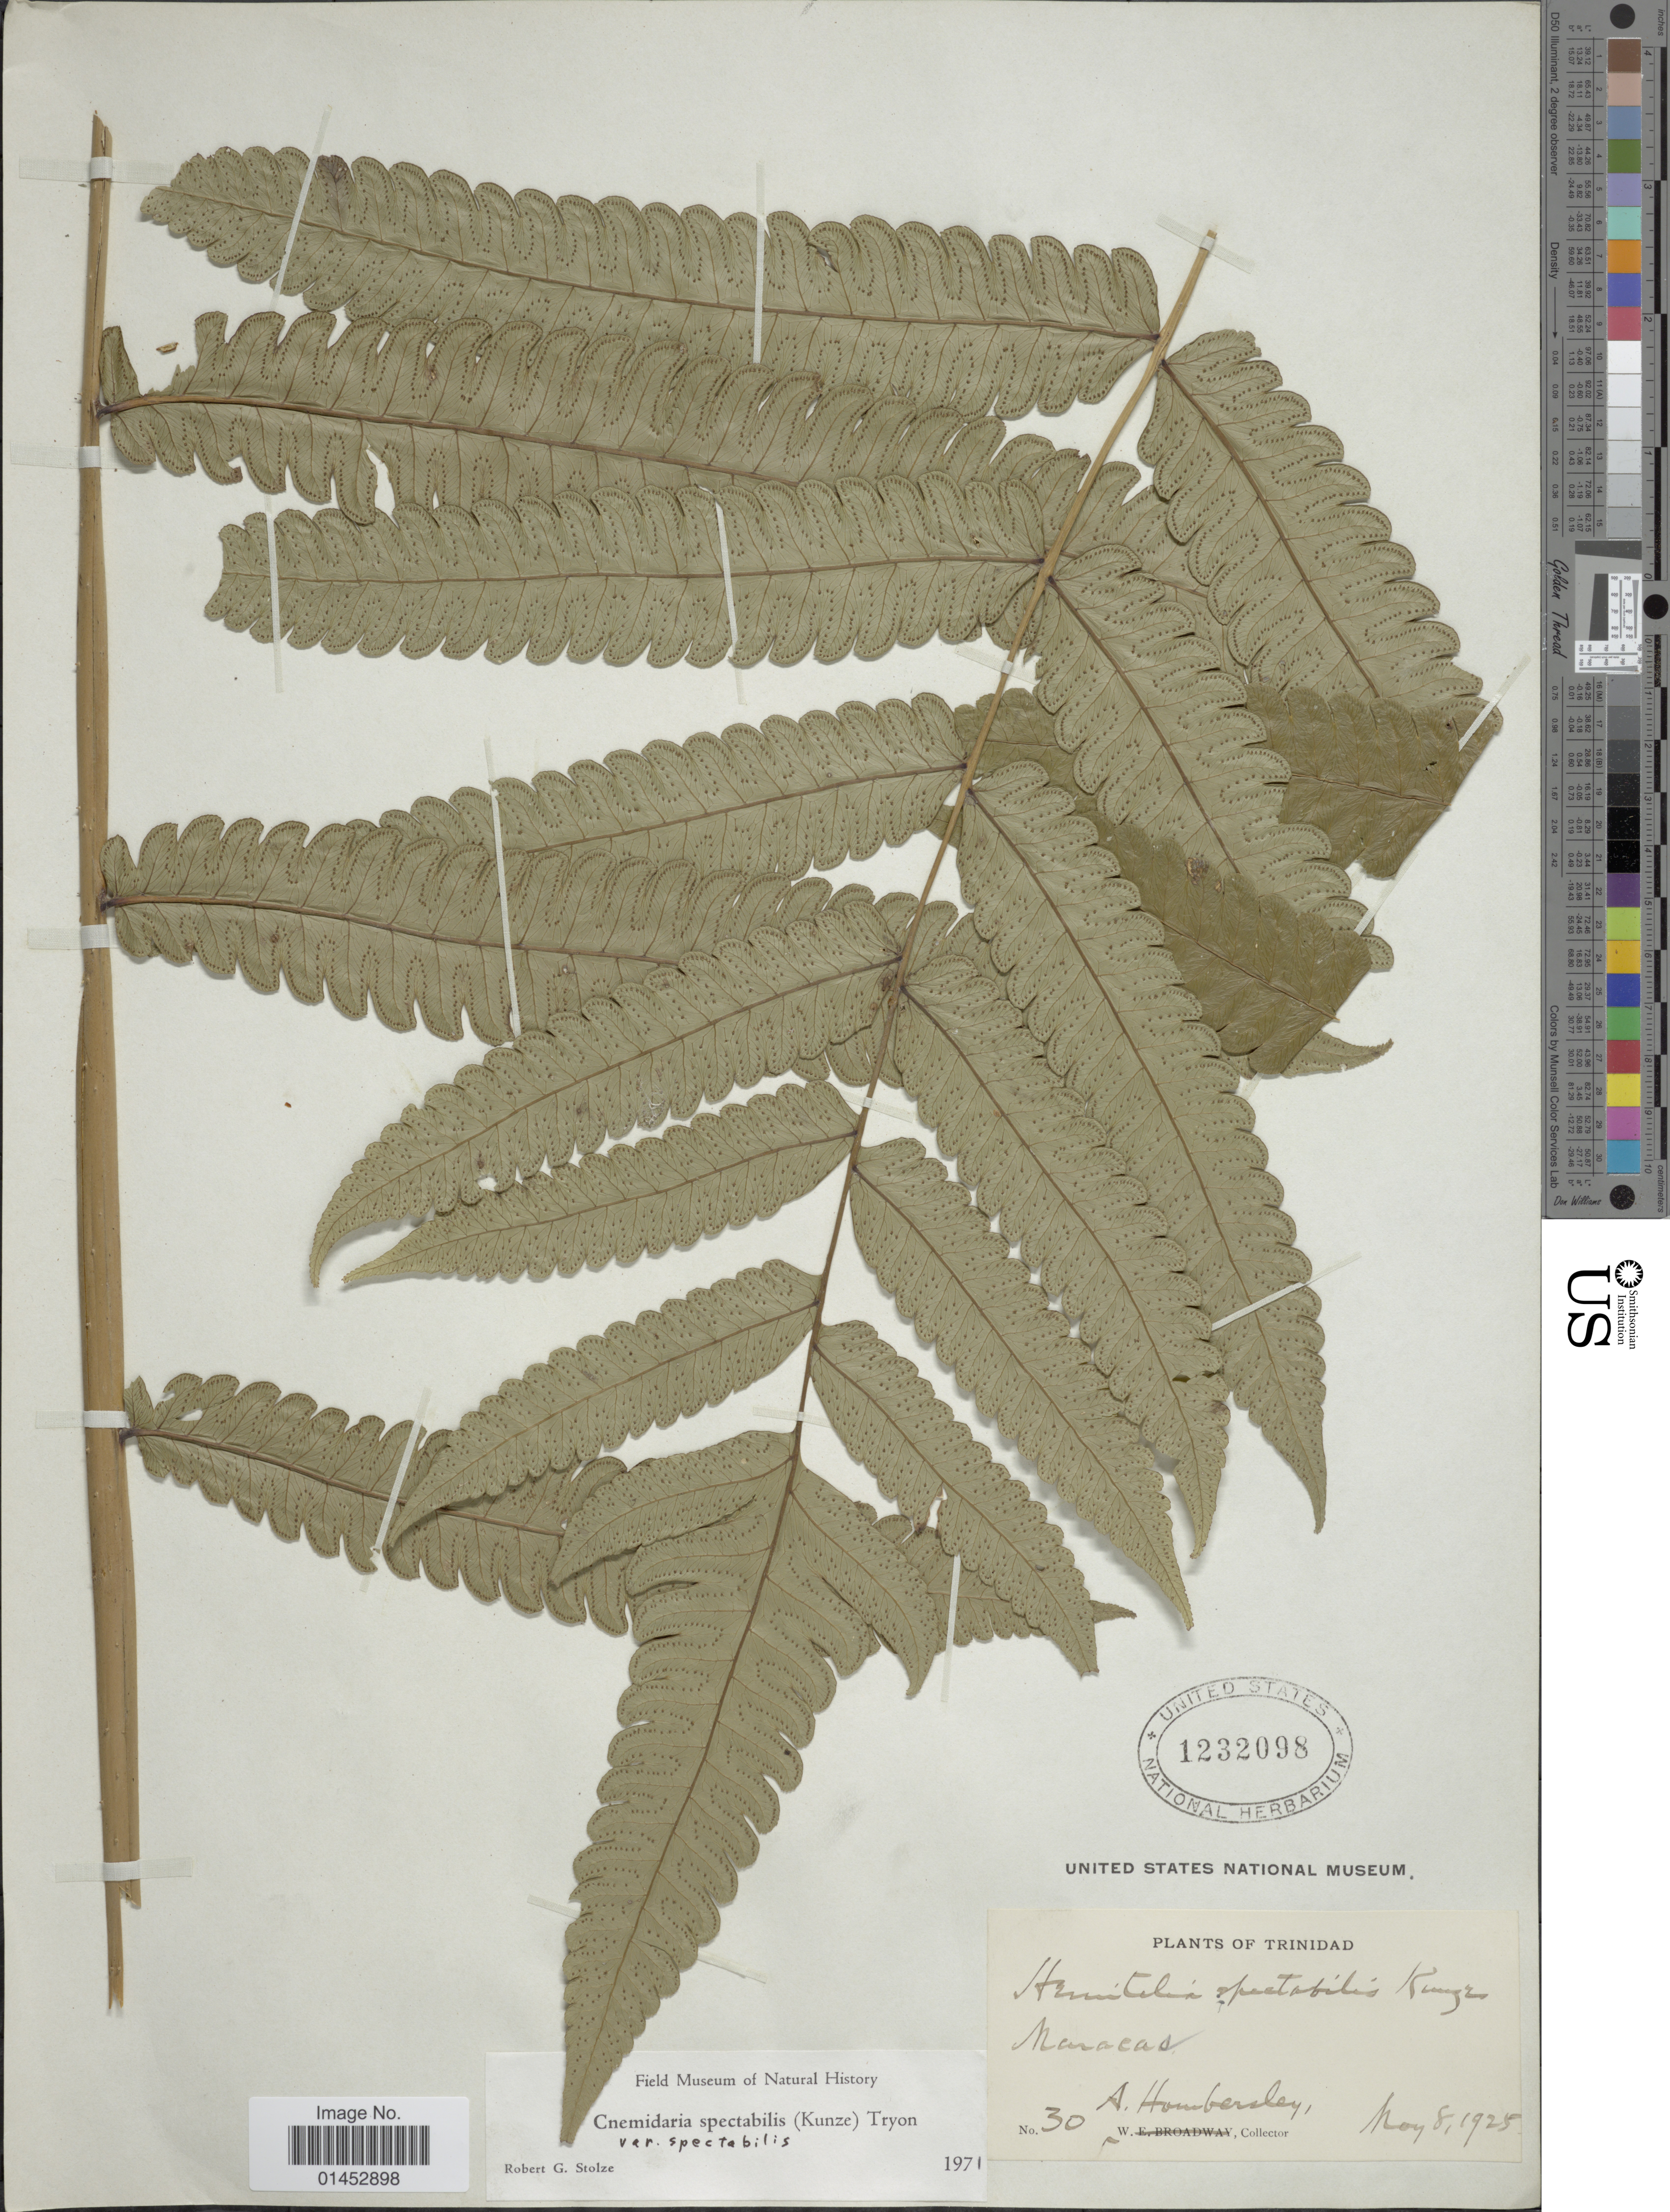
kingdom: Plantae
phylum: Tracheophyta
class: Polypodiopsida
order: Cyatheales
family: Cyatheaceae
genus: Cyathea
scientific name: Cyathea spectabilis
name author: (Kunze) Domin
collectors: A. Hombersley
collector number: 30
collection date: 1925-05-08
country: Trinidad and Tobago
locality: Trinidad, Maracas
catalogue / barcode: US 1232098